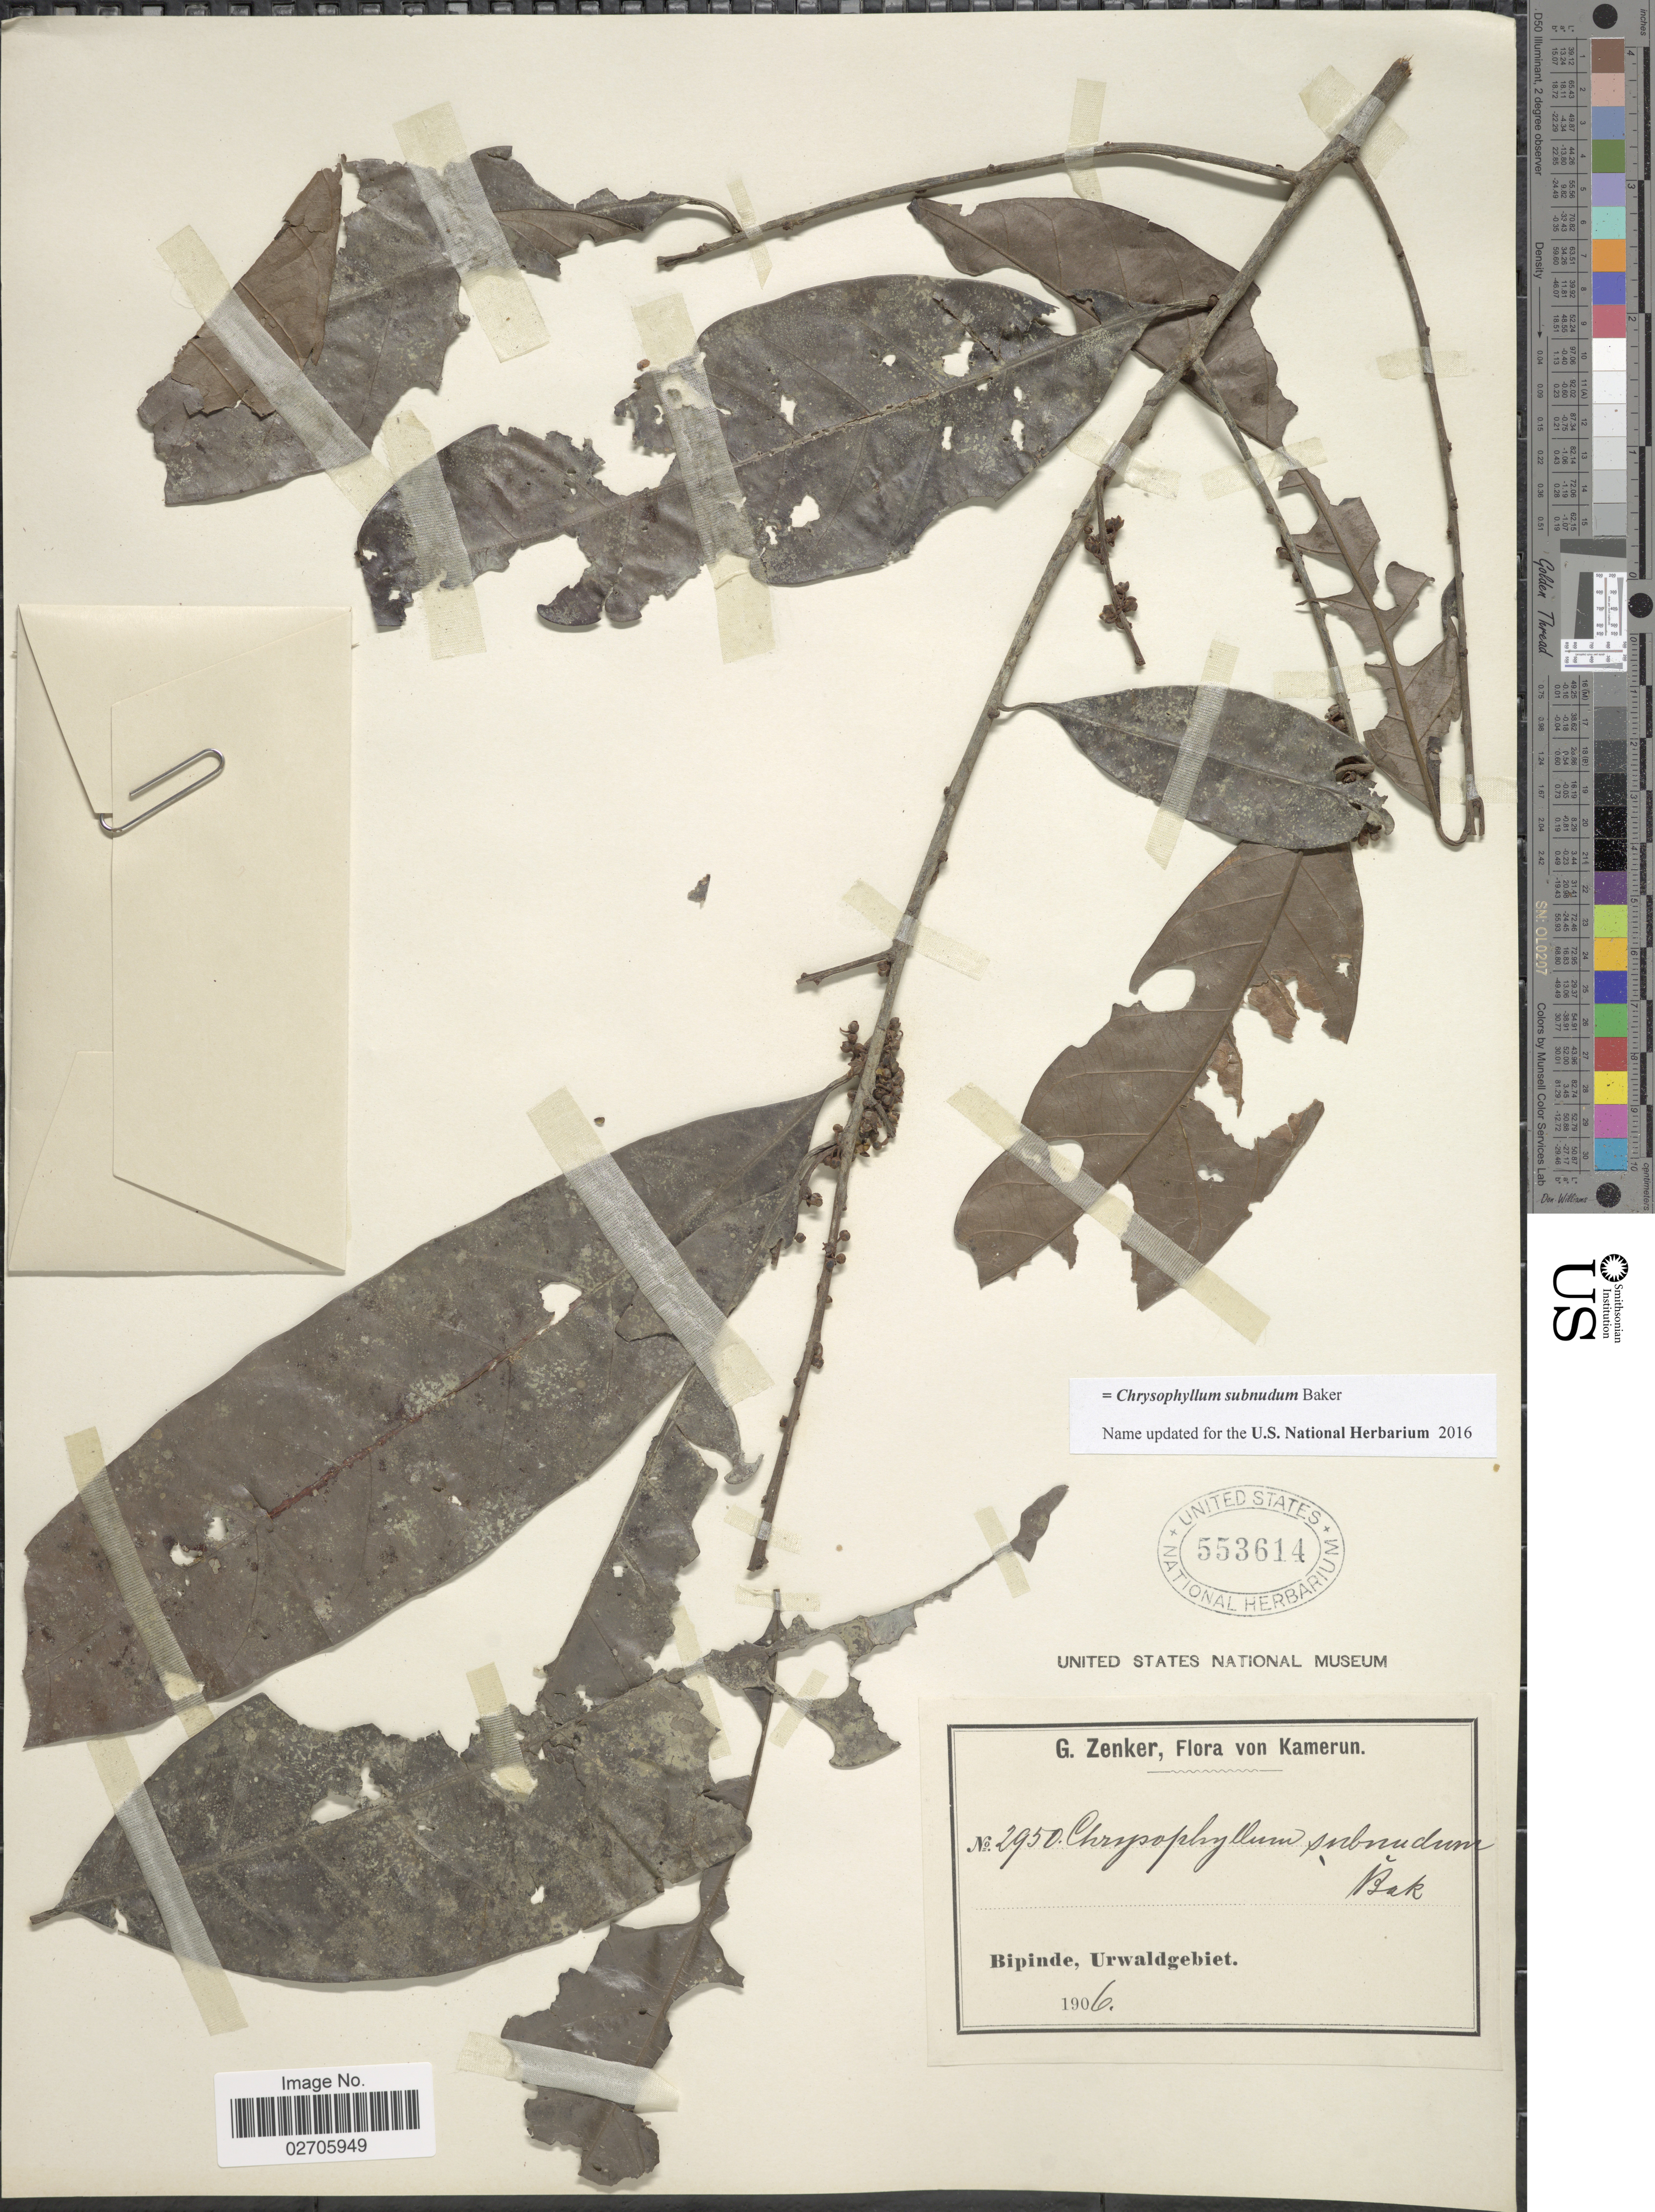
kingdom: Plantae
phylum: Tracheophyta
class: Magnoliopsida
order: Ericales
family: Sapotaceae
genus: Chrysophyllum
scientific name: Chrysophyllum subnudum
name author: Baker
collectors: G. A. Zenker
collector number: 2950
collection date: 1906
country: Cameroon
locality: Kamerun, Bipinde, Urwaldgebiet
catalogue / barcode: US 553614